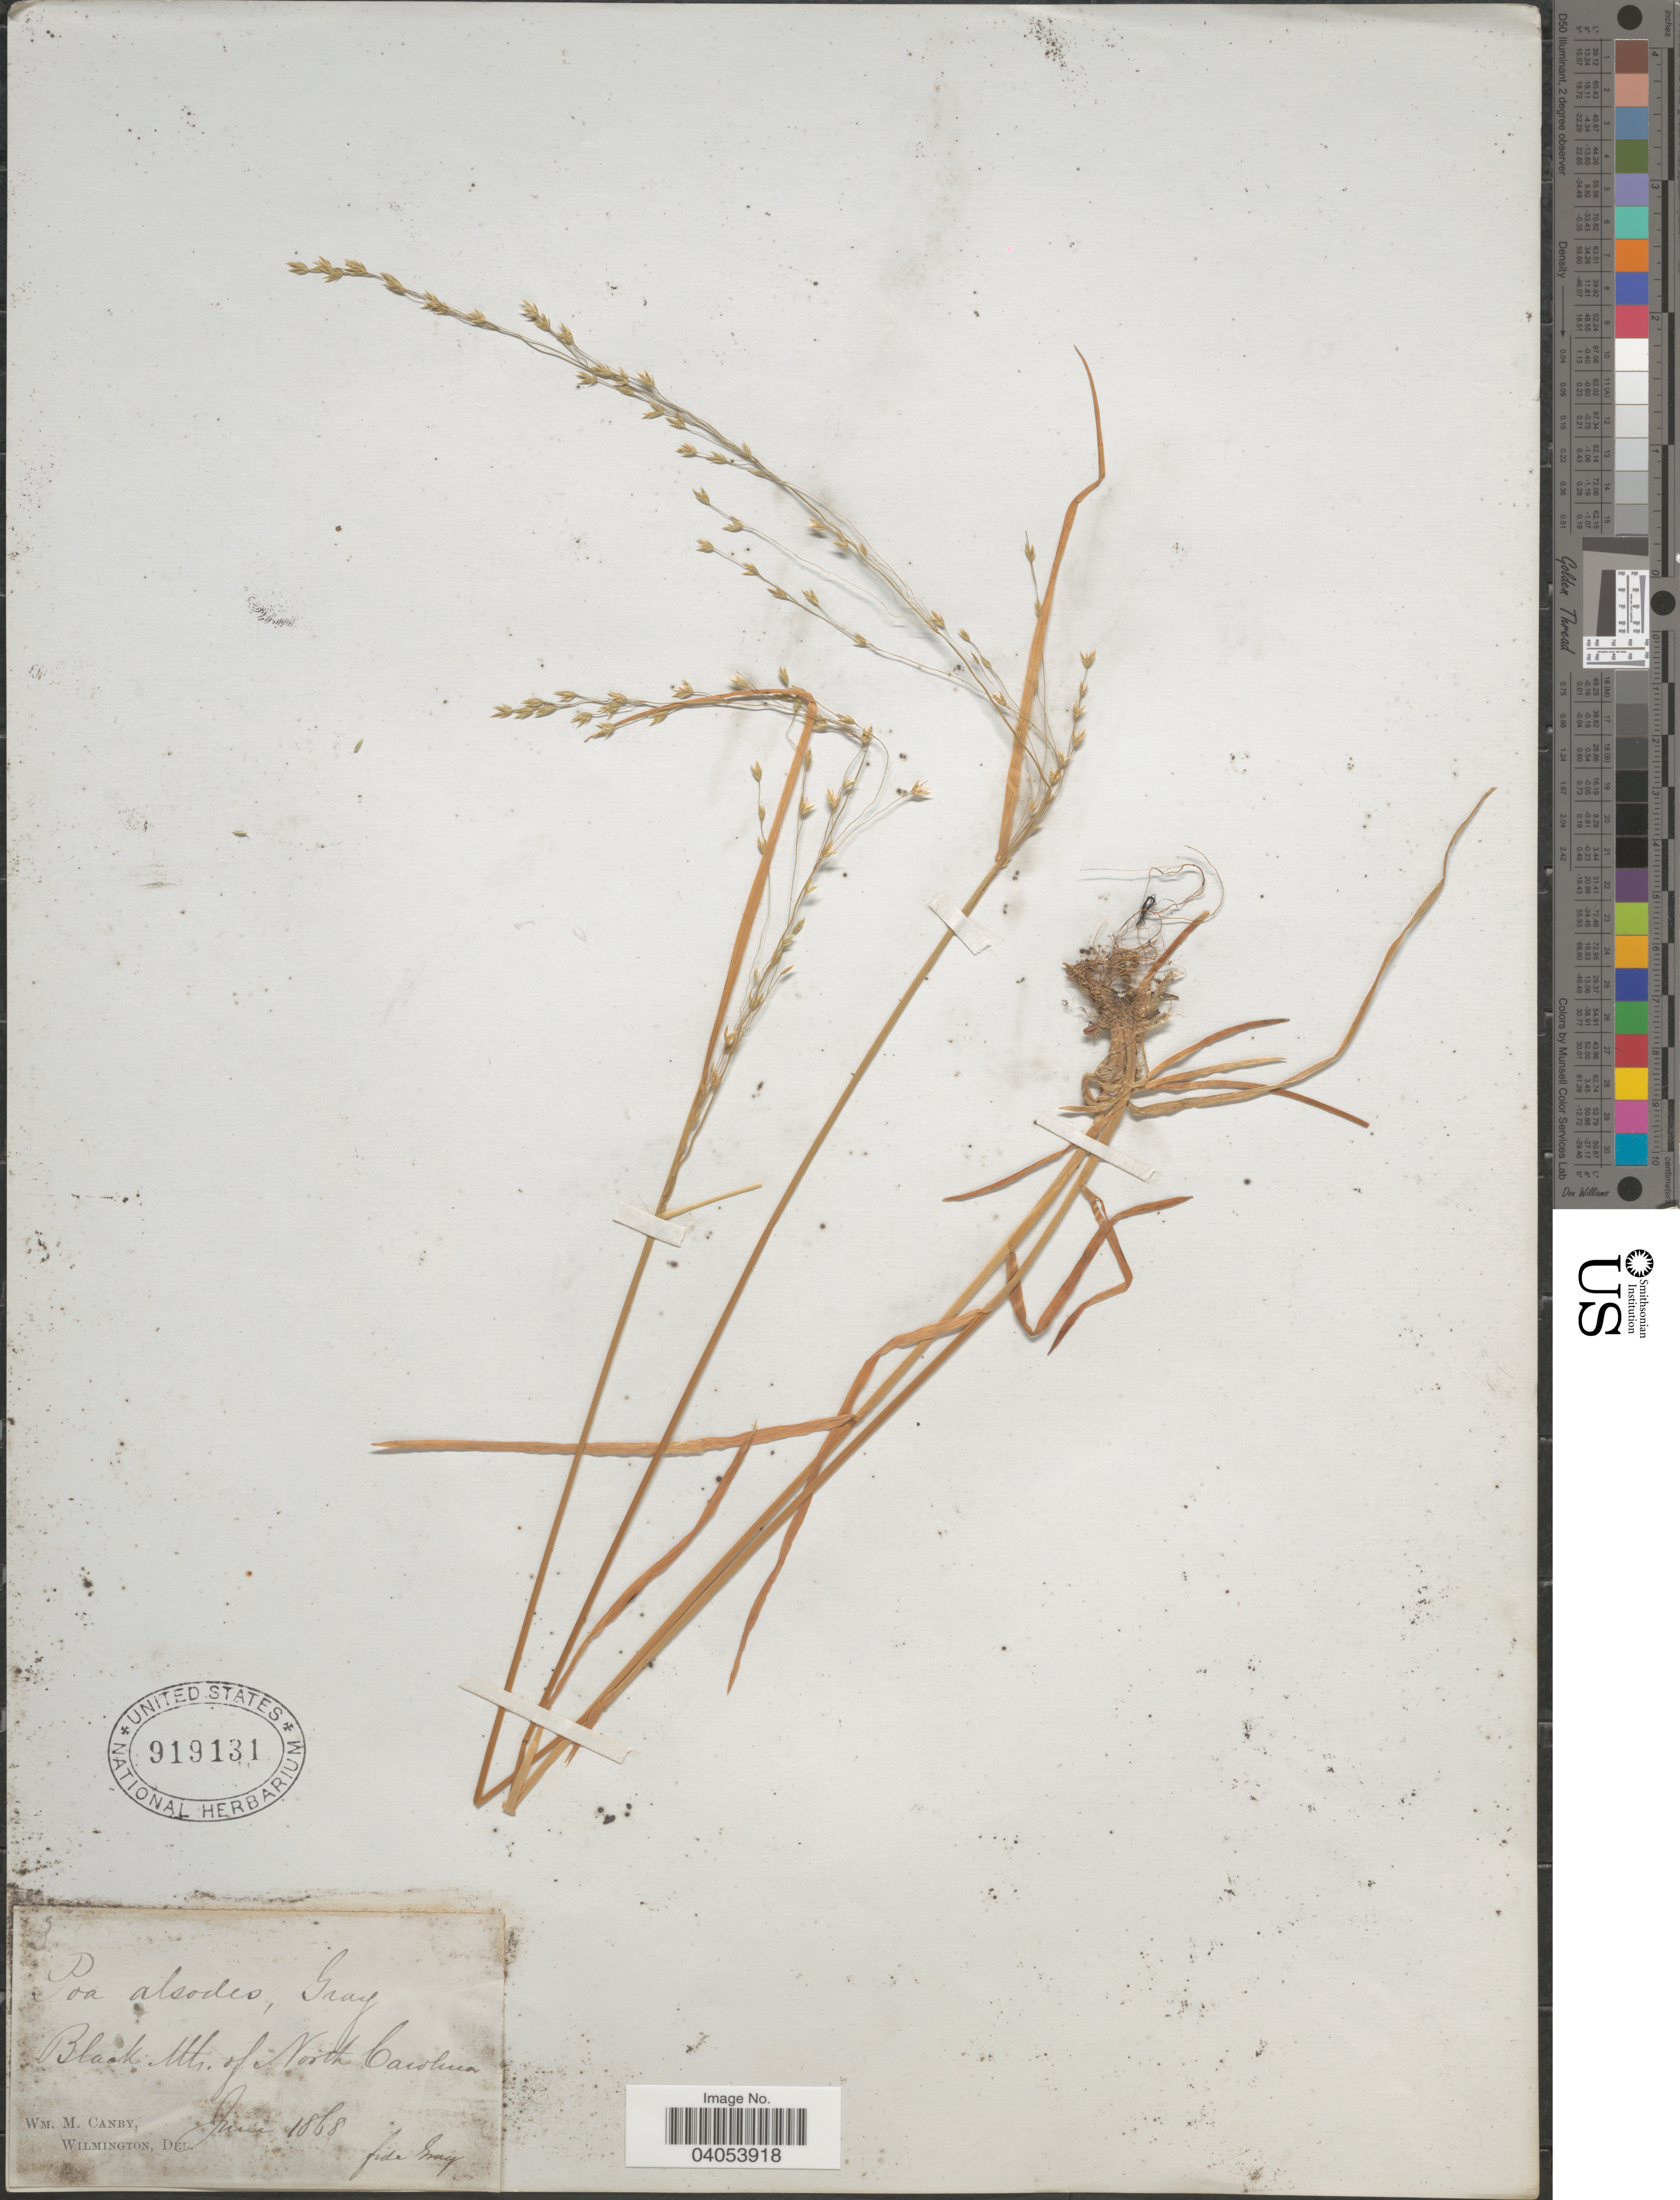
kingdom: Plantae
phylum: Tracheophyta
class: Liliopsida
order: Poales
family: Poaceae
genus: Poa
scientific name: Poa alsodes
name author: A. Gray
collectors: W. M. Canby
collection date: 1868-06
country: United States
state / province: North Carolina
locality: Black Mts. of North Carolina.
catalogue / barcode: US 919131